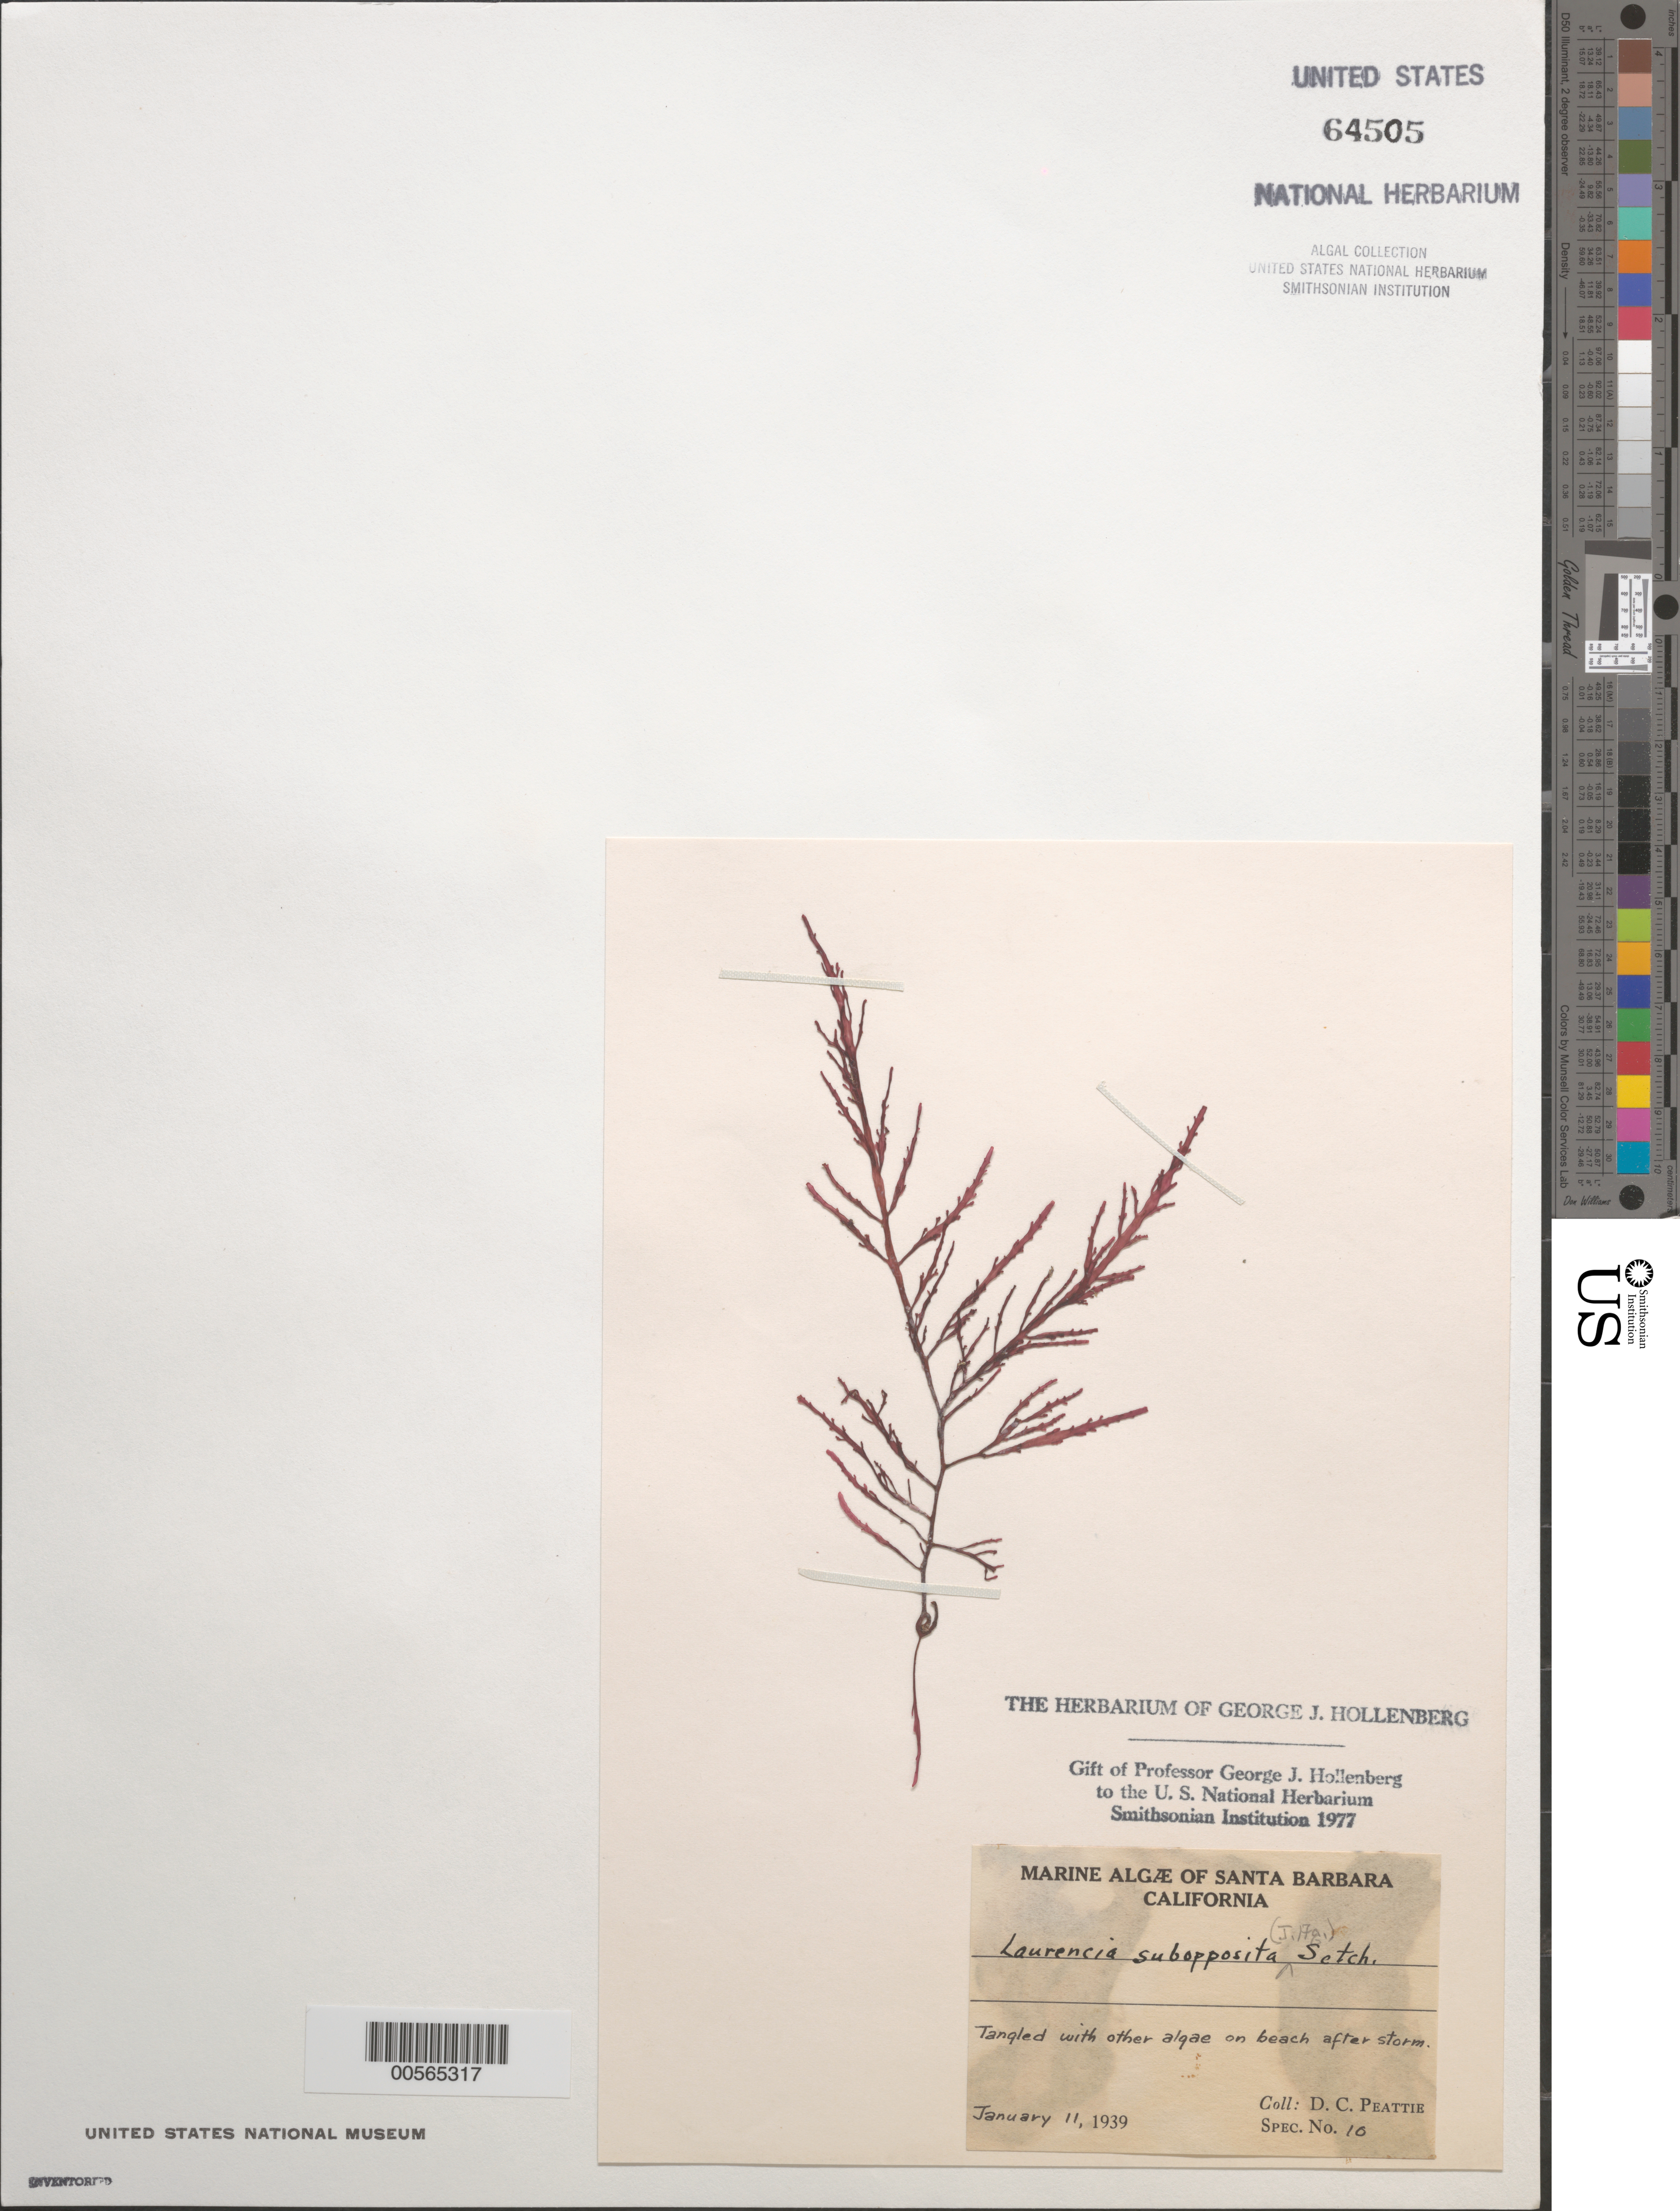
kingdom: Plantae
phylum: Rhodophyta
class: Florideophyceae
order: Ceramiales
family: Rhodomelaceae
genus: Laurencia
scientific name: Laurencia subopposita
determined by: Hollenberg, George J.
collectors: D. Peattie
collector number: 10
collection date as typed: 11 Jan 1939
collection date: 1939-01-11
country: United States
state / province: California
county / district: Santa Barbara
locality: Santa Barbara Beach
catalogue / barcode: US 64505